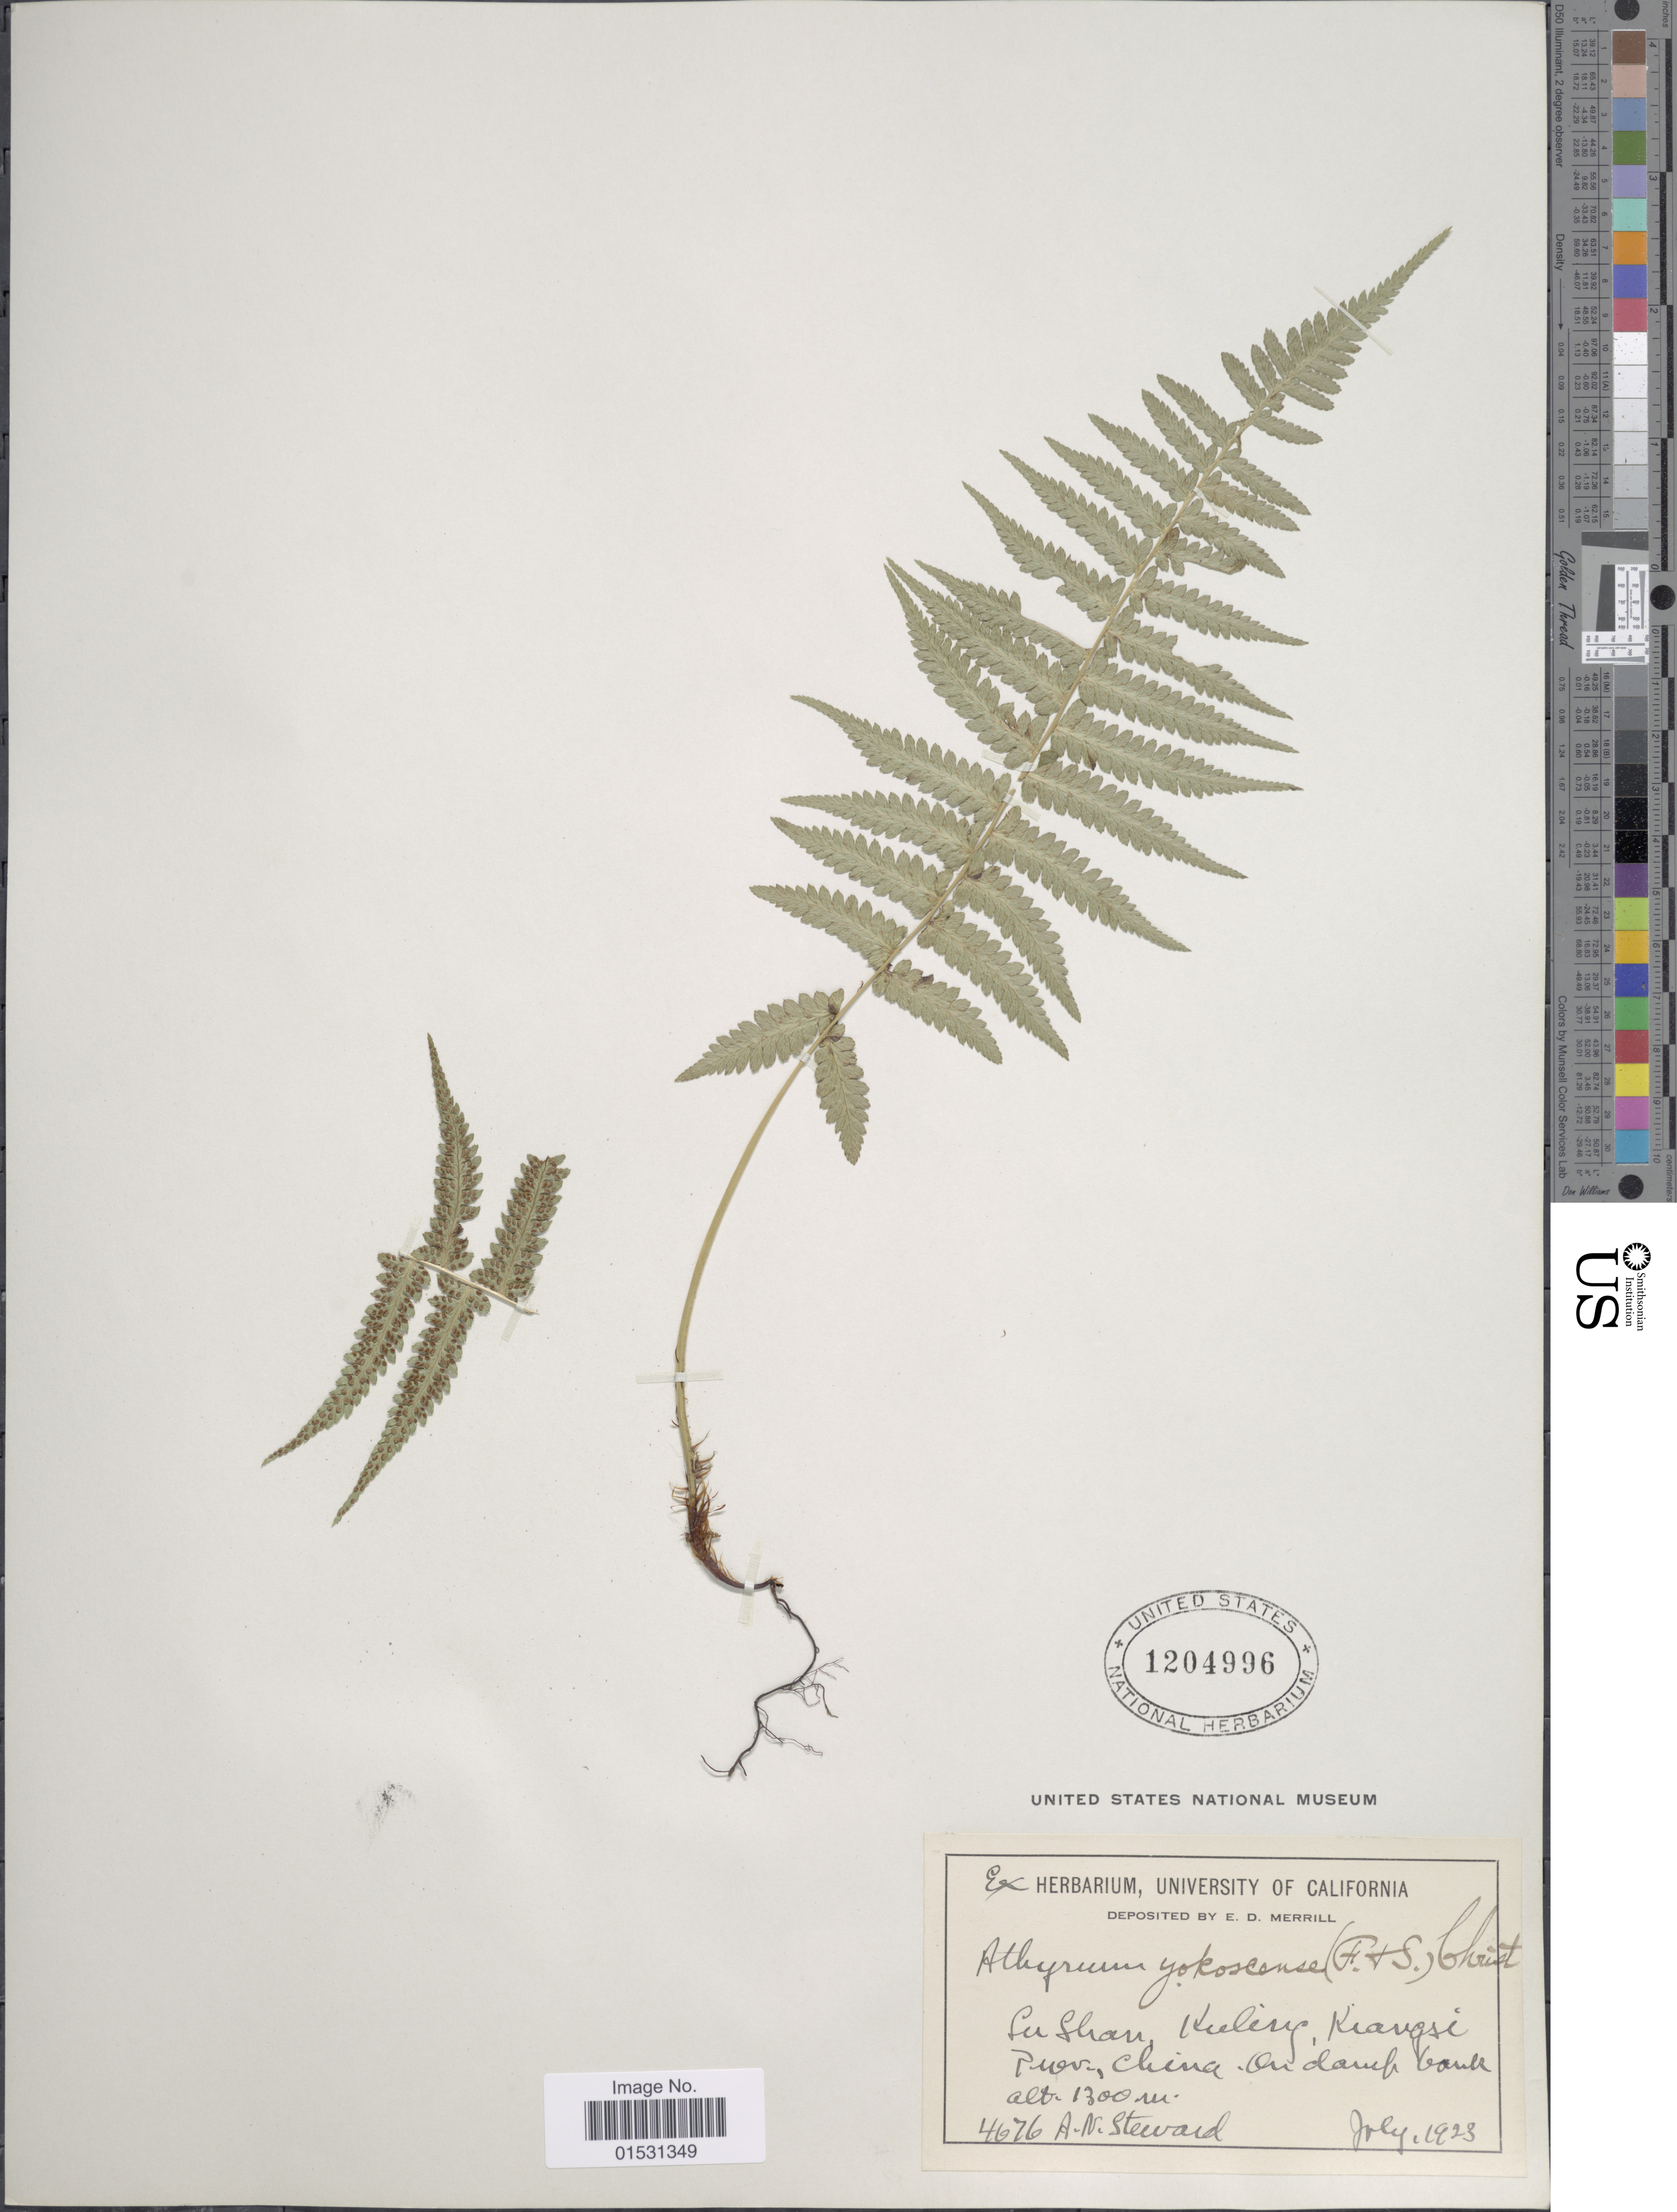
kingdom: Plantae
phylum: Tracheophyta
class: Polypodiopsida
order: Polypodiales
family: Athyriaceae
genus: Athyrium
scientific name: Athyrium yokoscense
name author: (Franch. & Sav.) Christ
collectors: A. N. Steward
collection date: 1923-07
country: China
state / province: Jiangxi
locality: Su Shan. Kuling, Kiangsi Prov.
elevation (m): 1300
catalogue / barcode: US 1204996